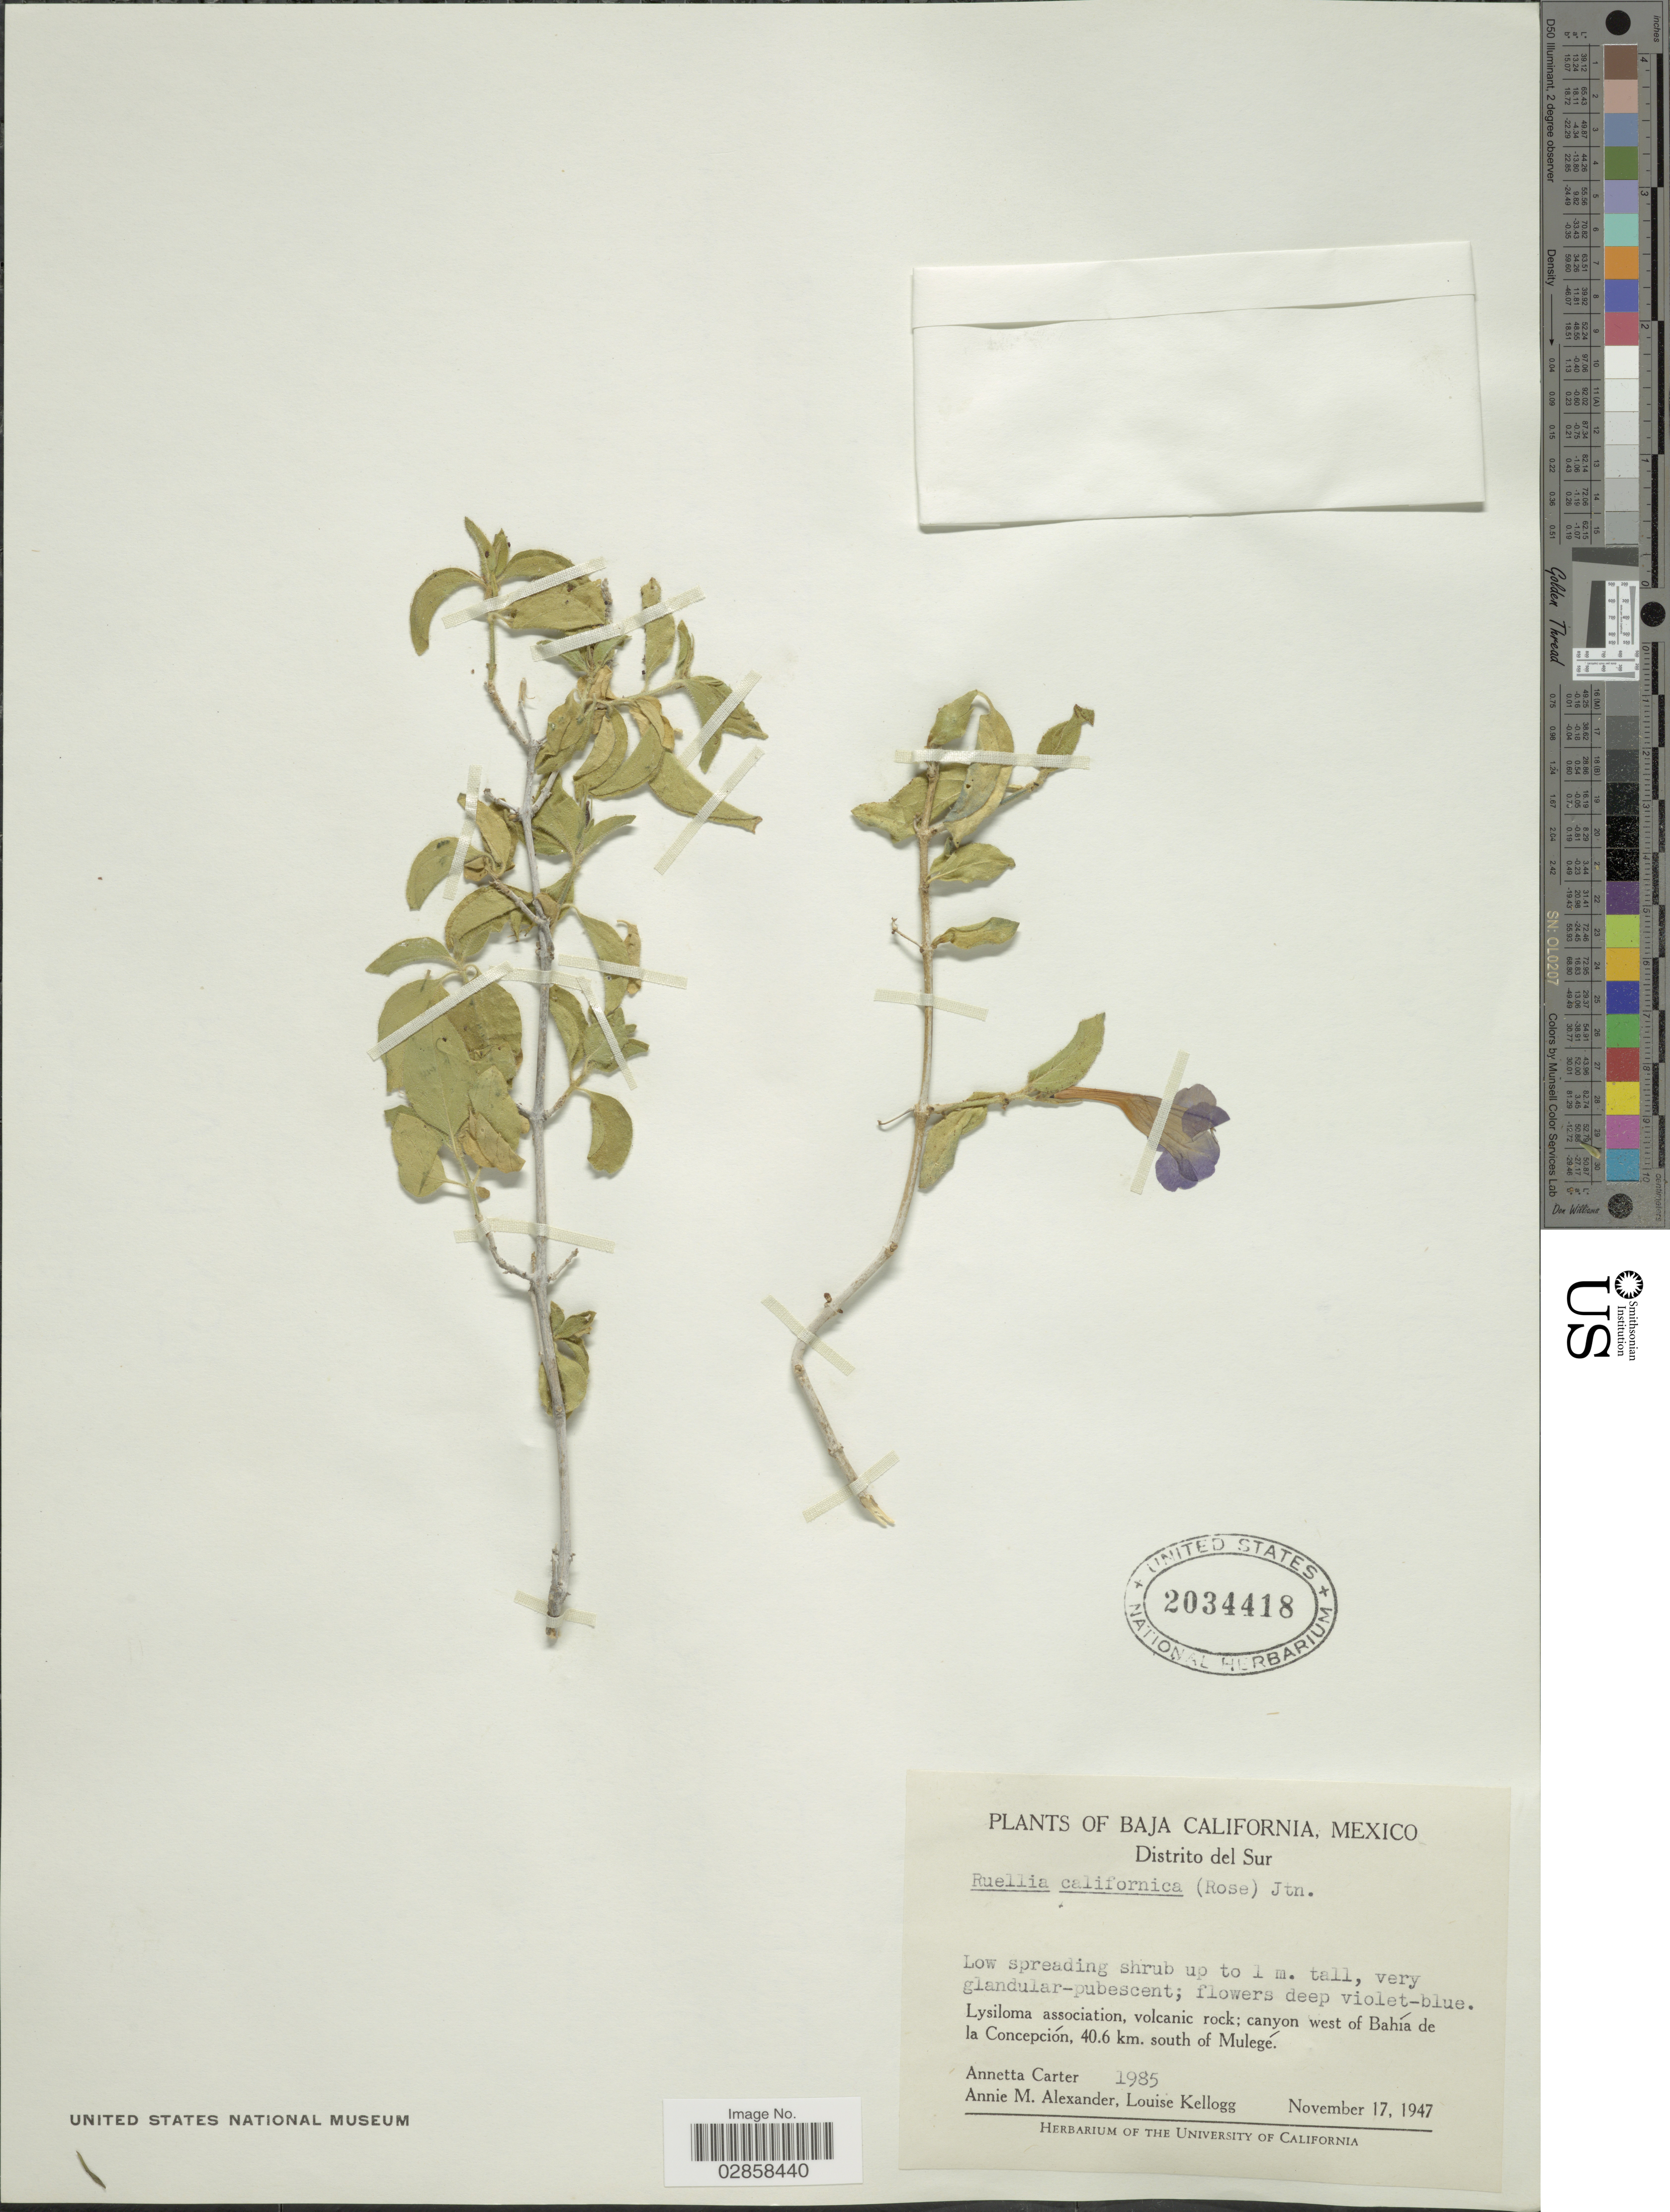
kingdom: Plantae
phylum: Tracheophyta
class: Magnoliopsida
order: Lamiales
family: Acanthaceae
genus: Ruellia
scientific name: Ruellia californica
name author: (Rose) I.M. Johnst.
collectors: A. Carter, A. M. Alexander & L. Kellogg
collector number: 1985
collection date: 1947-11-17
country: Mexico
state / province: Baja California Sur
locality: Distrito del Sur. Canyon west of Bahía de la Concepción, 40.6 km. south of Mulegé.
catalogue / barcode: US 2034418